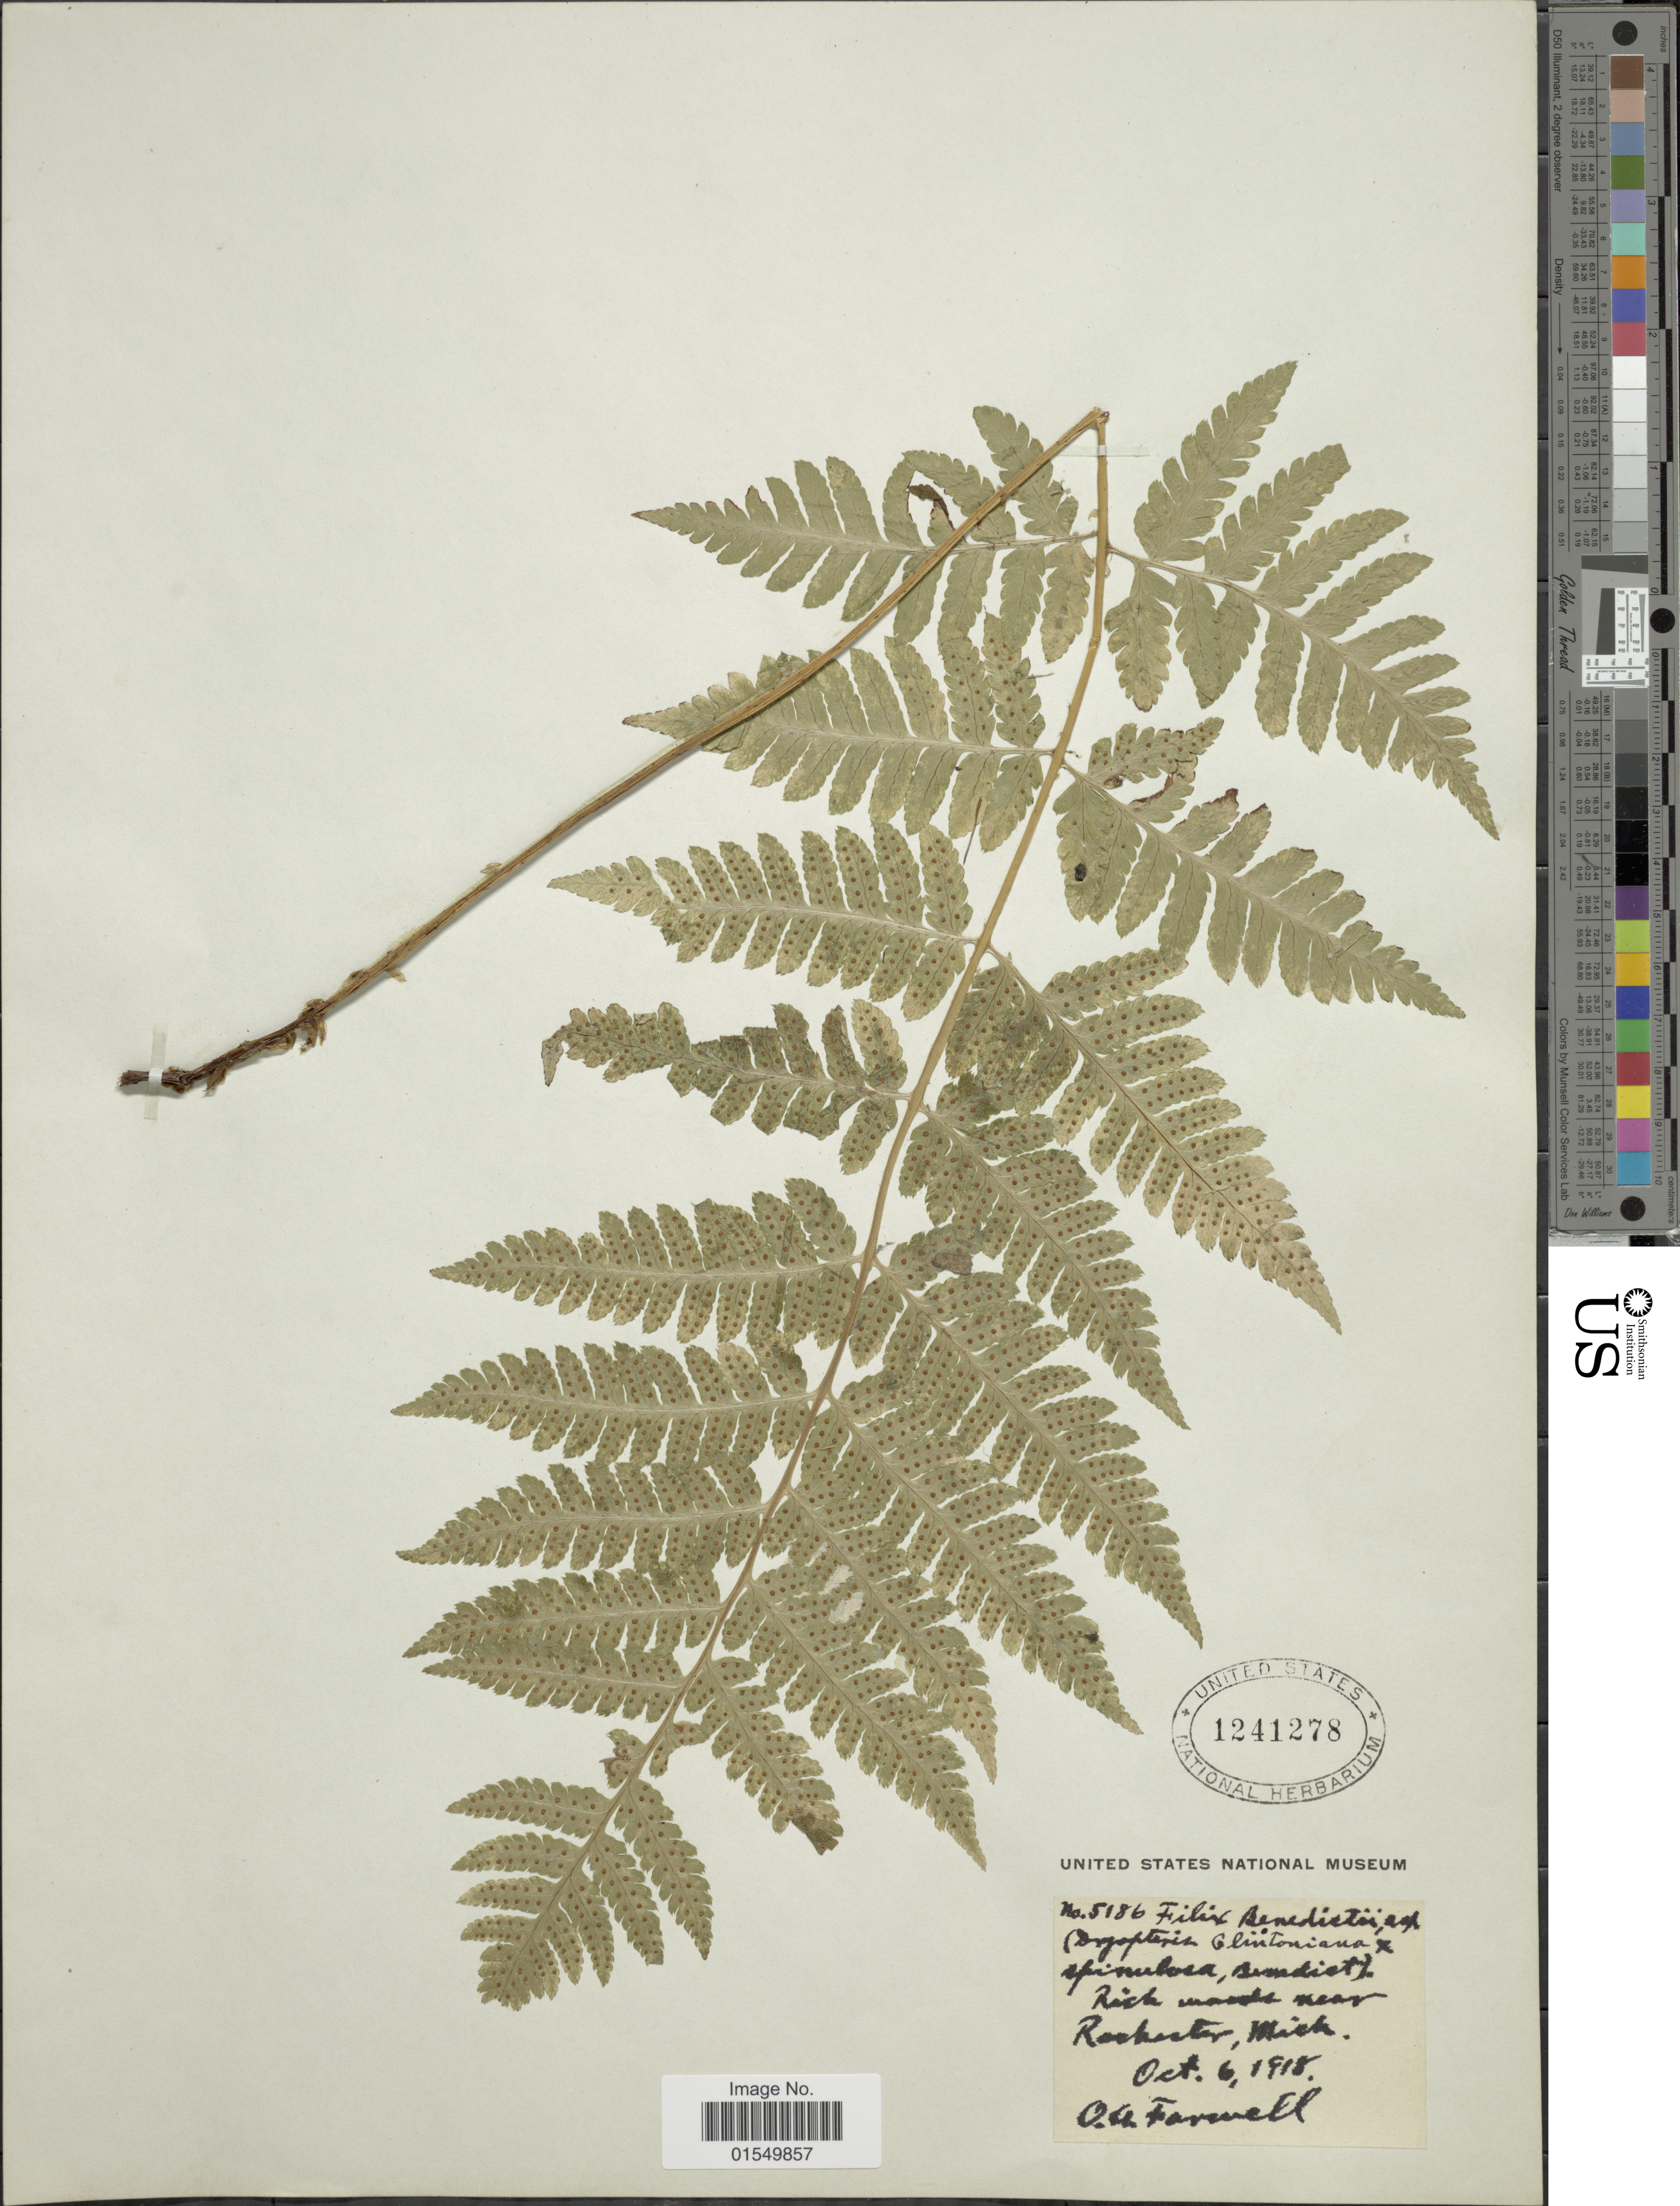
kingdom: Plantae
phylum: Tracheophyta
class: Polypodiopsida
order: Polypodiales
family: Dryopteridaceae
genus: Dryopteris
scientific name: Dryopteris x benedictii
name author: (Farw.) Wherry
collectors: O. Farwell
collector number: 5186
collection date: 1918-10-06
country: United States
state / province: Michigan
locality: Near Rochester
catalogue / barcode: US 1241278